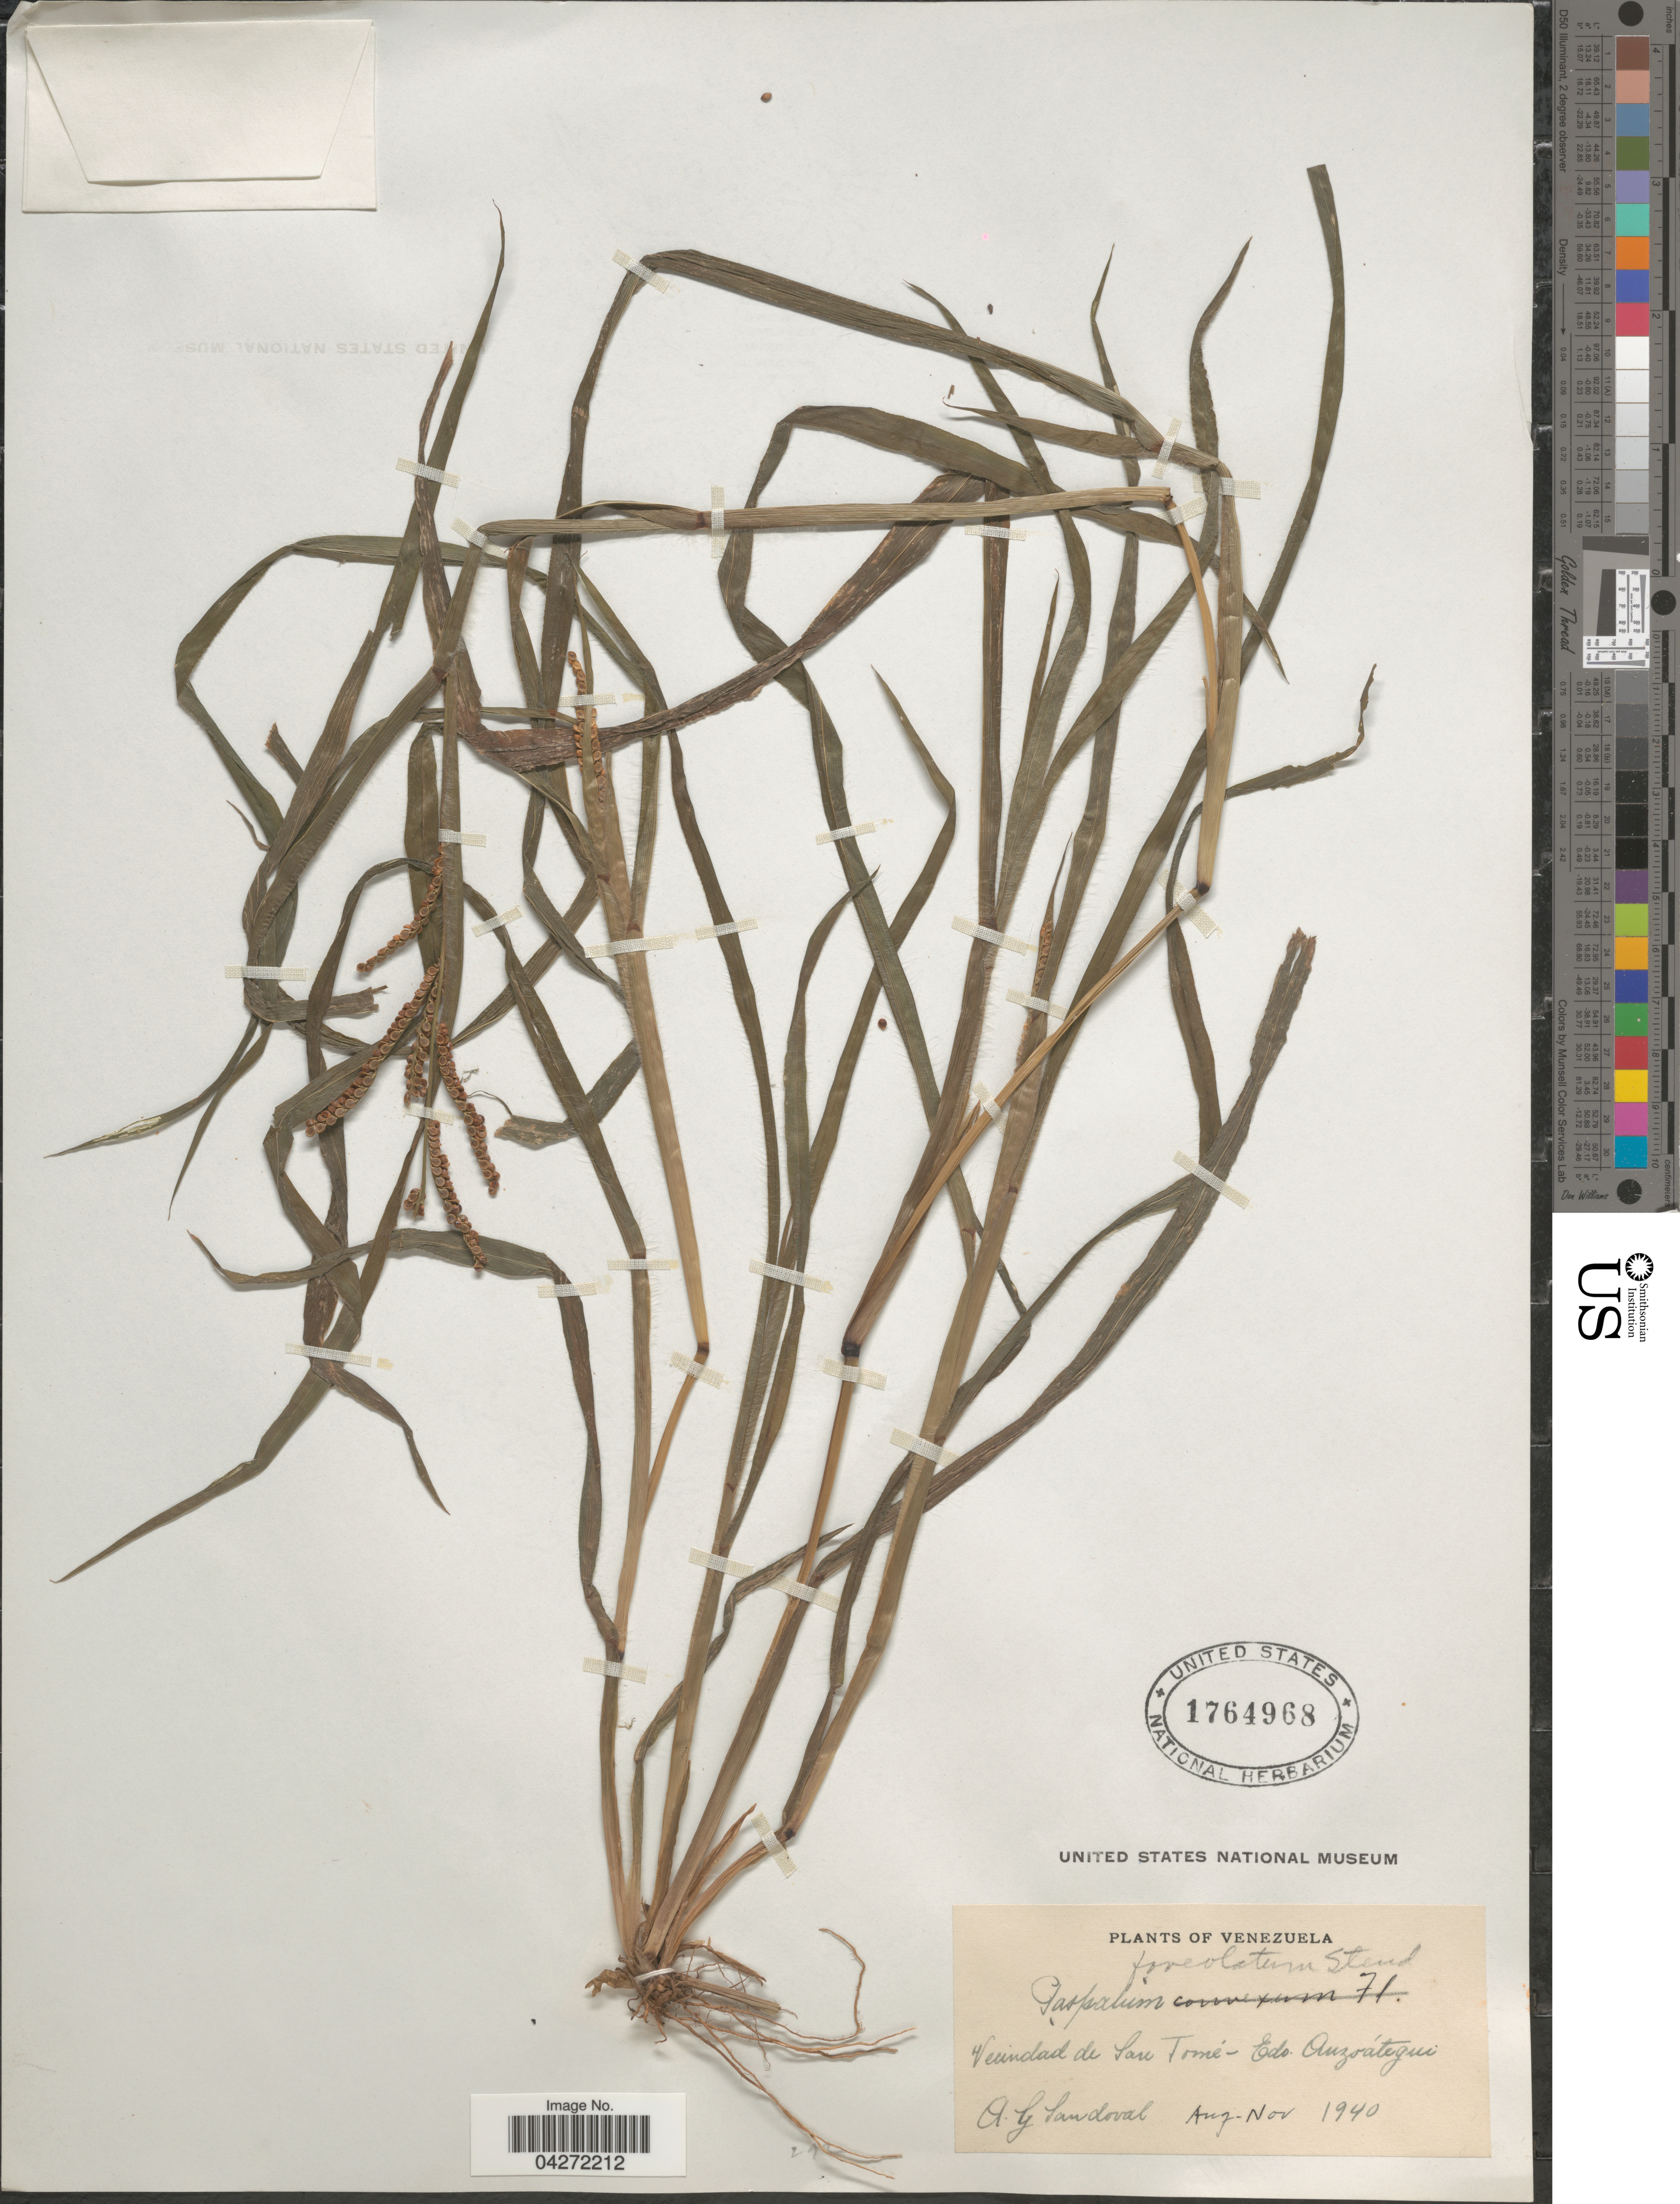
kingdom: Plantae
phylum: Tracheophyta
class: Liliopsida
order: Poales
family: Poaceae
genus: Paspalum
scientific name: Paspalum melanospermum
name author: Desv. ex Poir.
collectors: A. G. Sandoval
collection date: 1940-08/1940-11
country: Venezuela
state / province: Anzoategui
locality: Vecindad de San Tomé.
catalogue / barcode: US 1764968